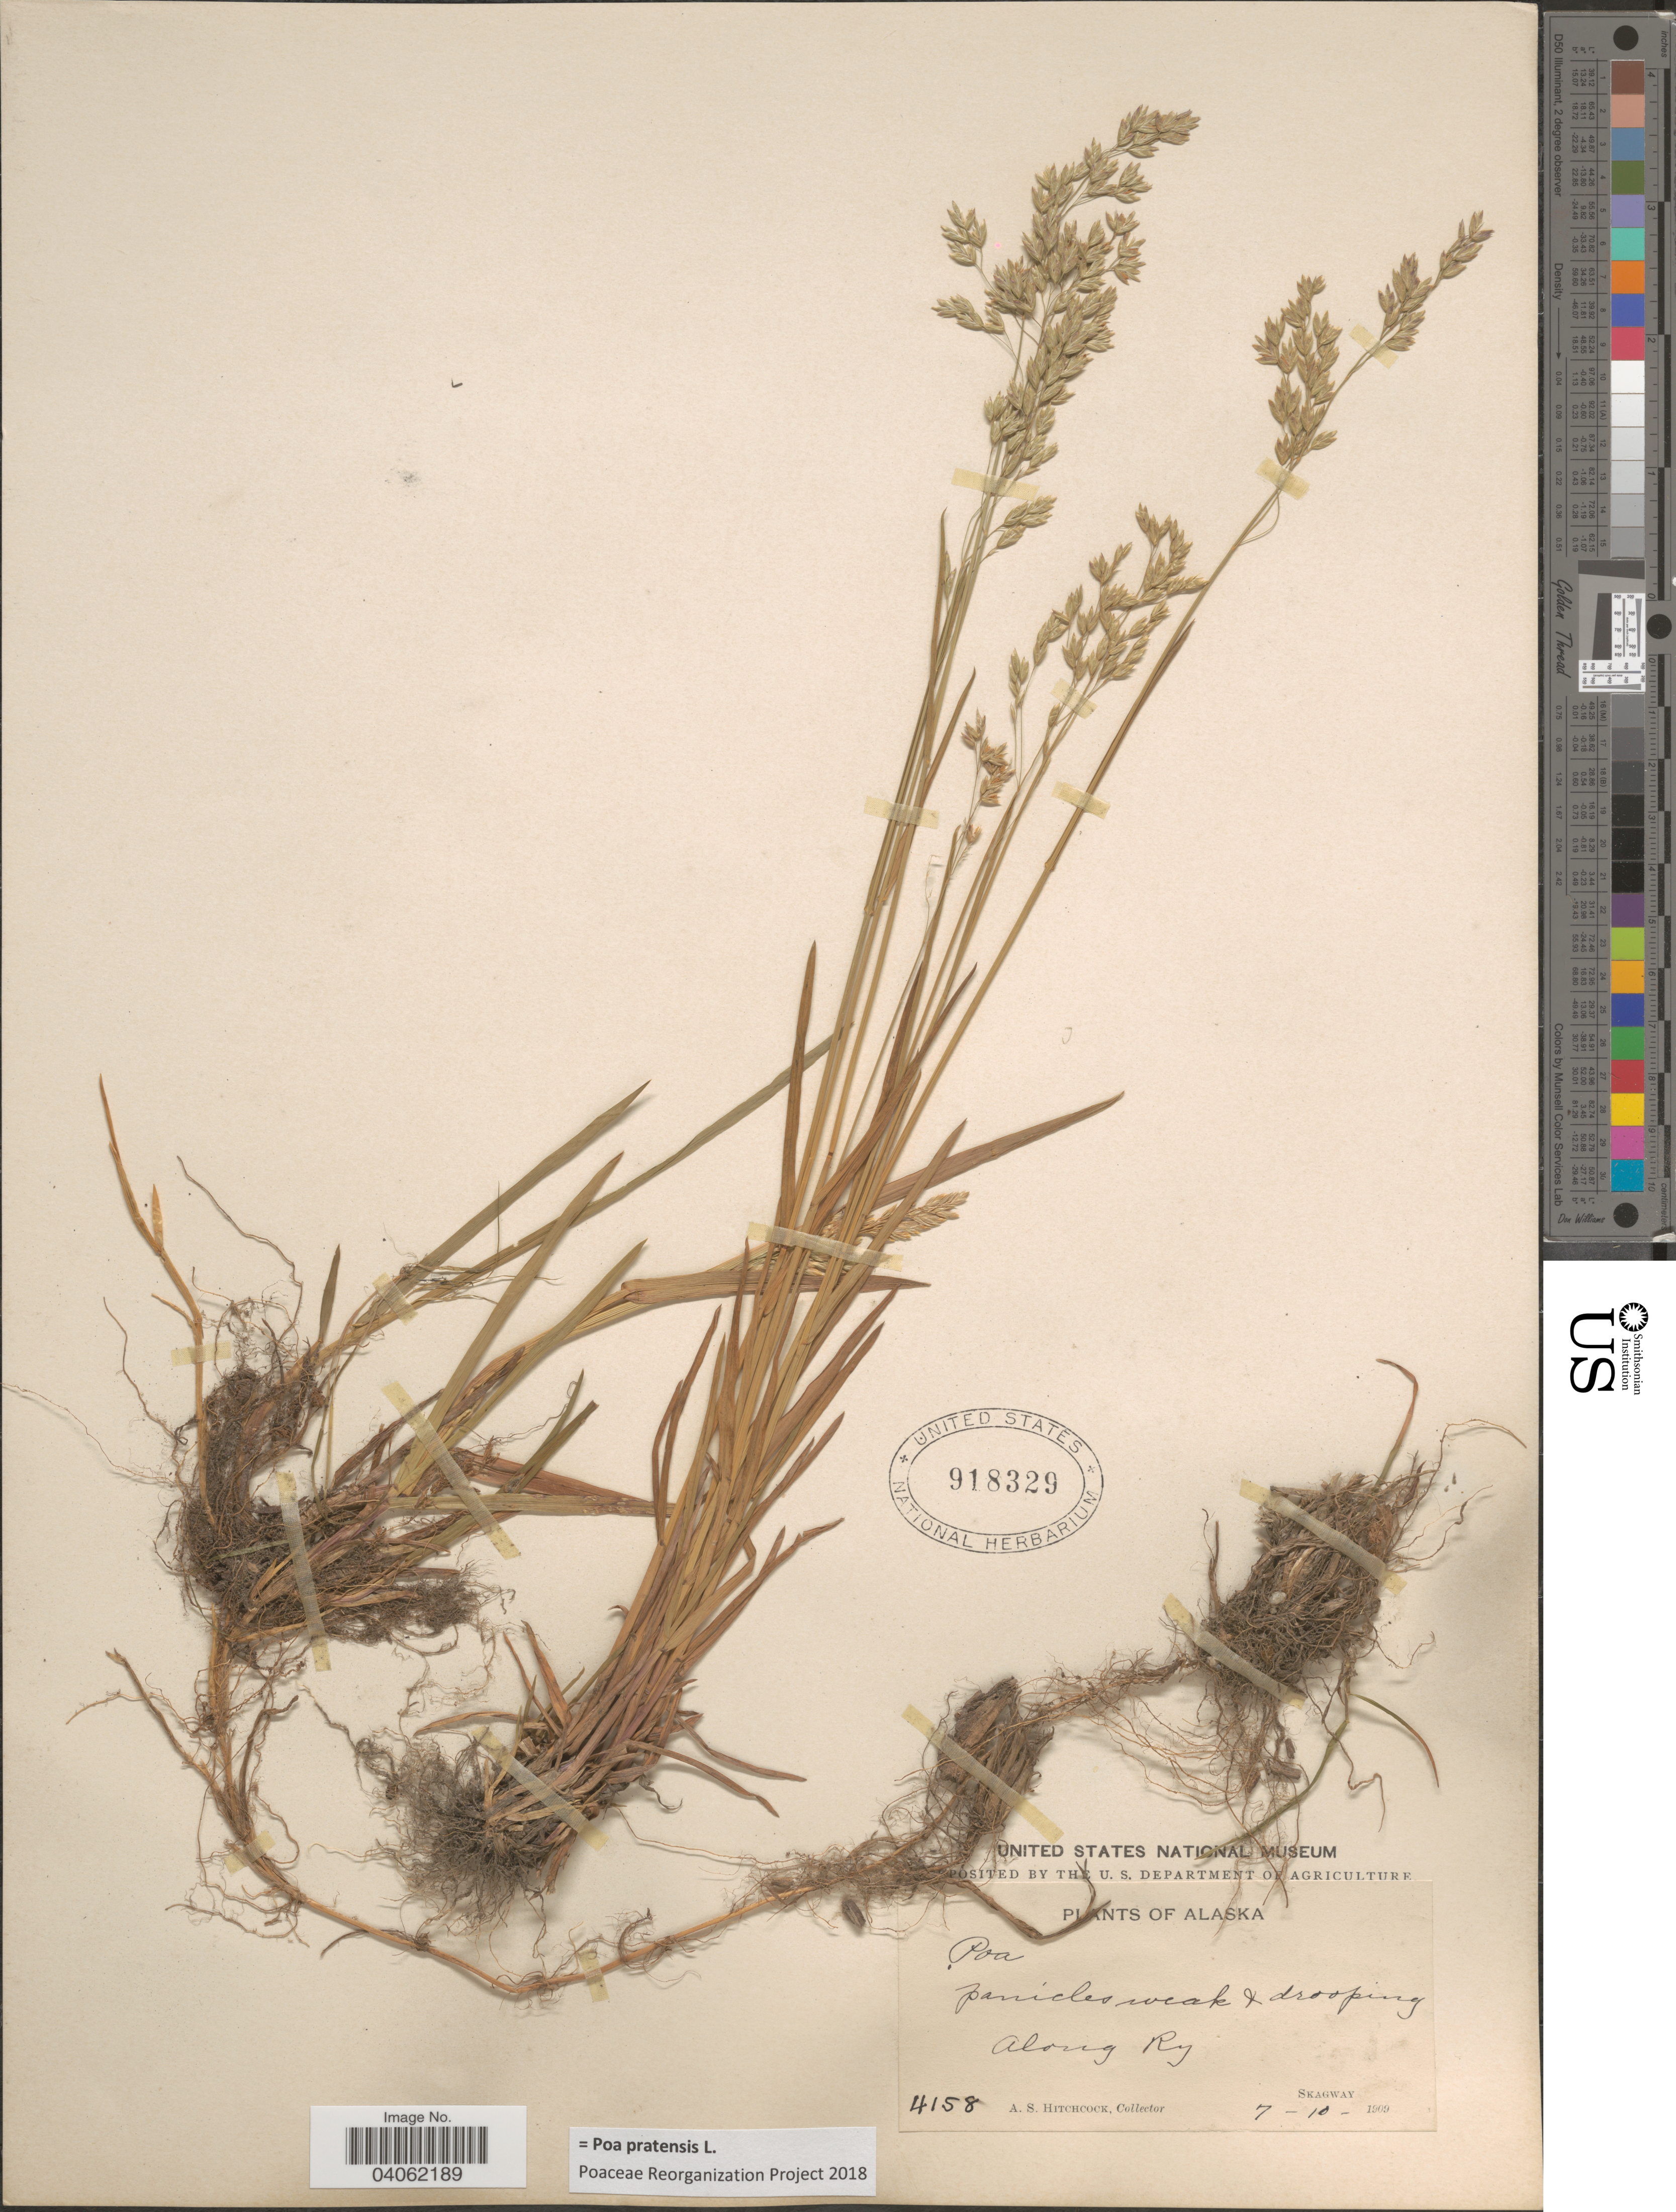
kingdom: Plantae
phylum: Tracheophyta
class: Liliopsida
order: Poales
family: Poaceae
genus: Poa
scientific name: Poa pratensis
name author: L.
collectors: A. S. Hitchcock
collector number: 4158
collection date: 1909-07-10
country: United States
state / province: Alaska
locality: Along Ry. Skagway.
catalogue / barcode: US 918329